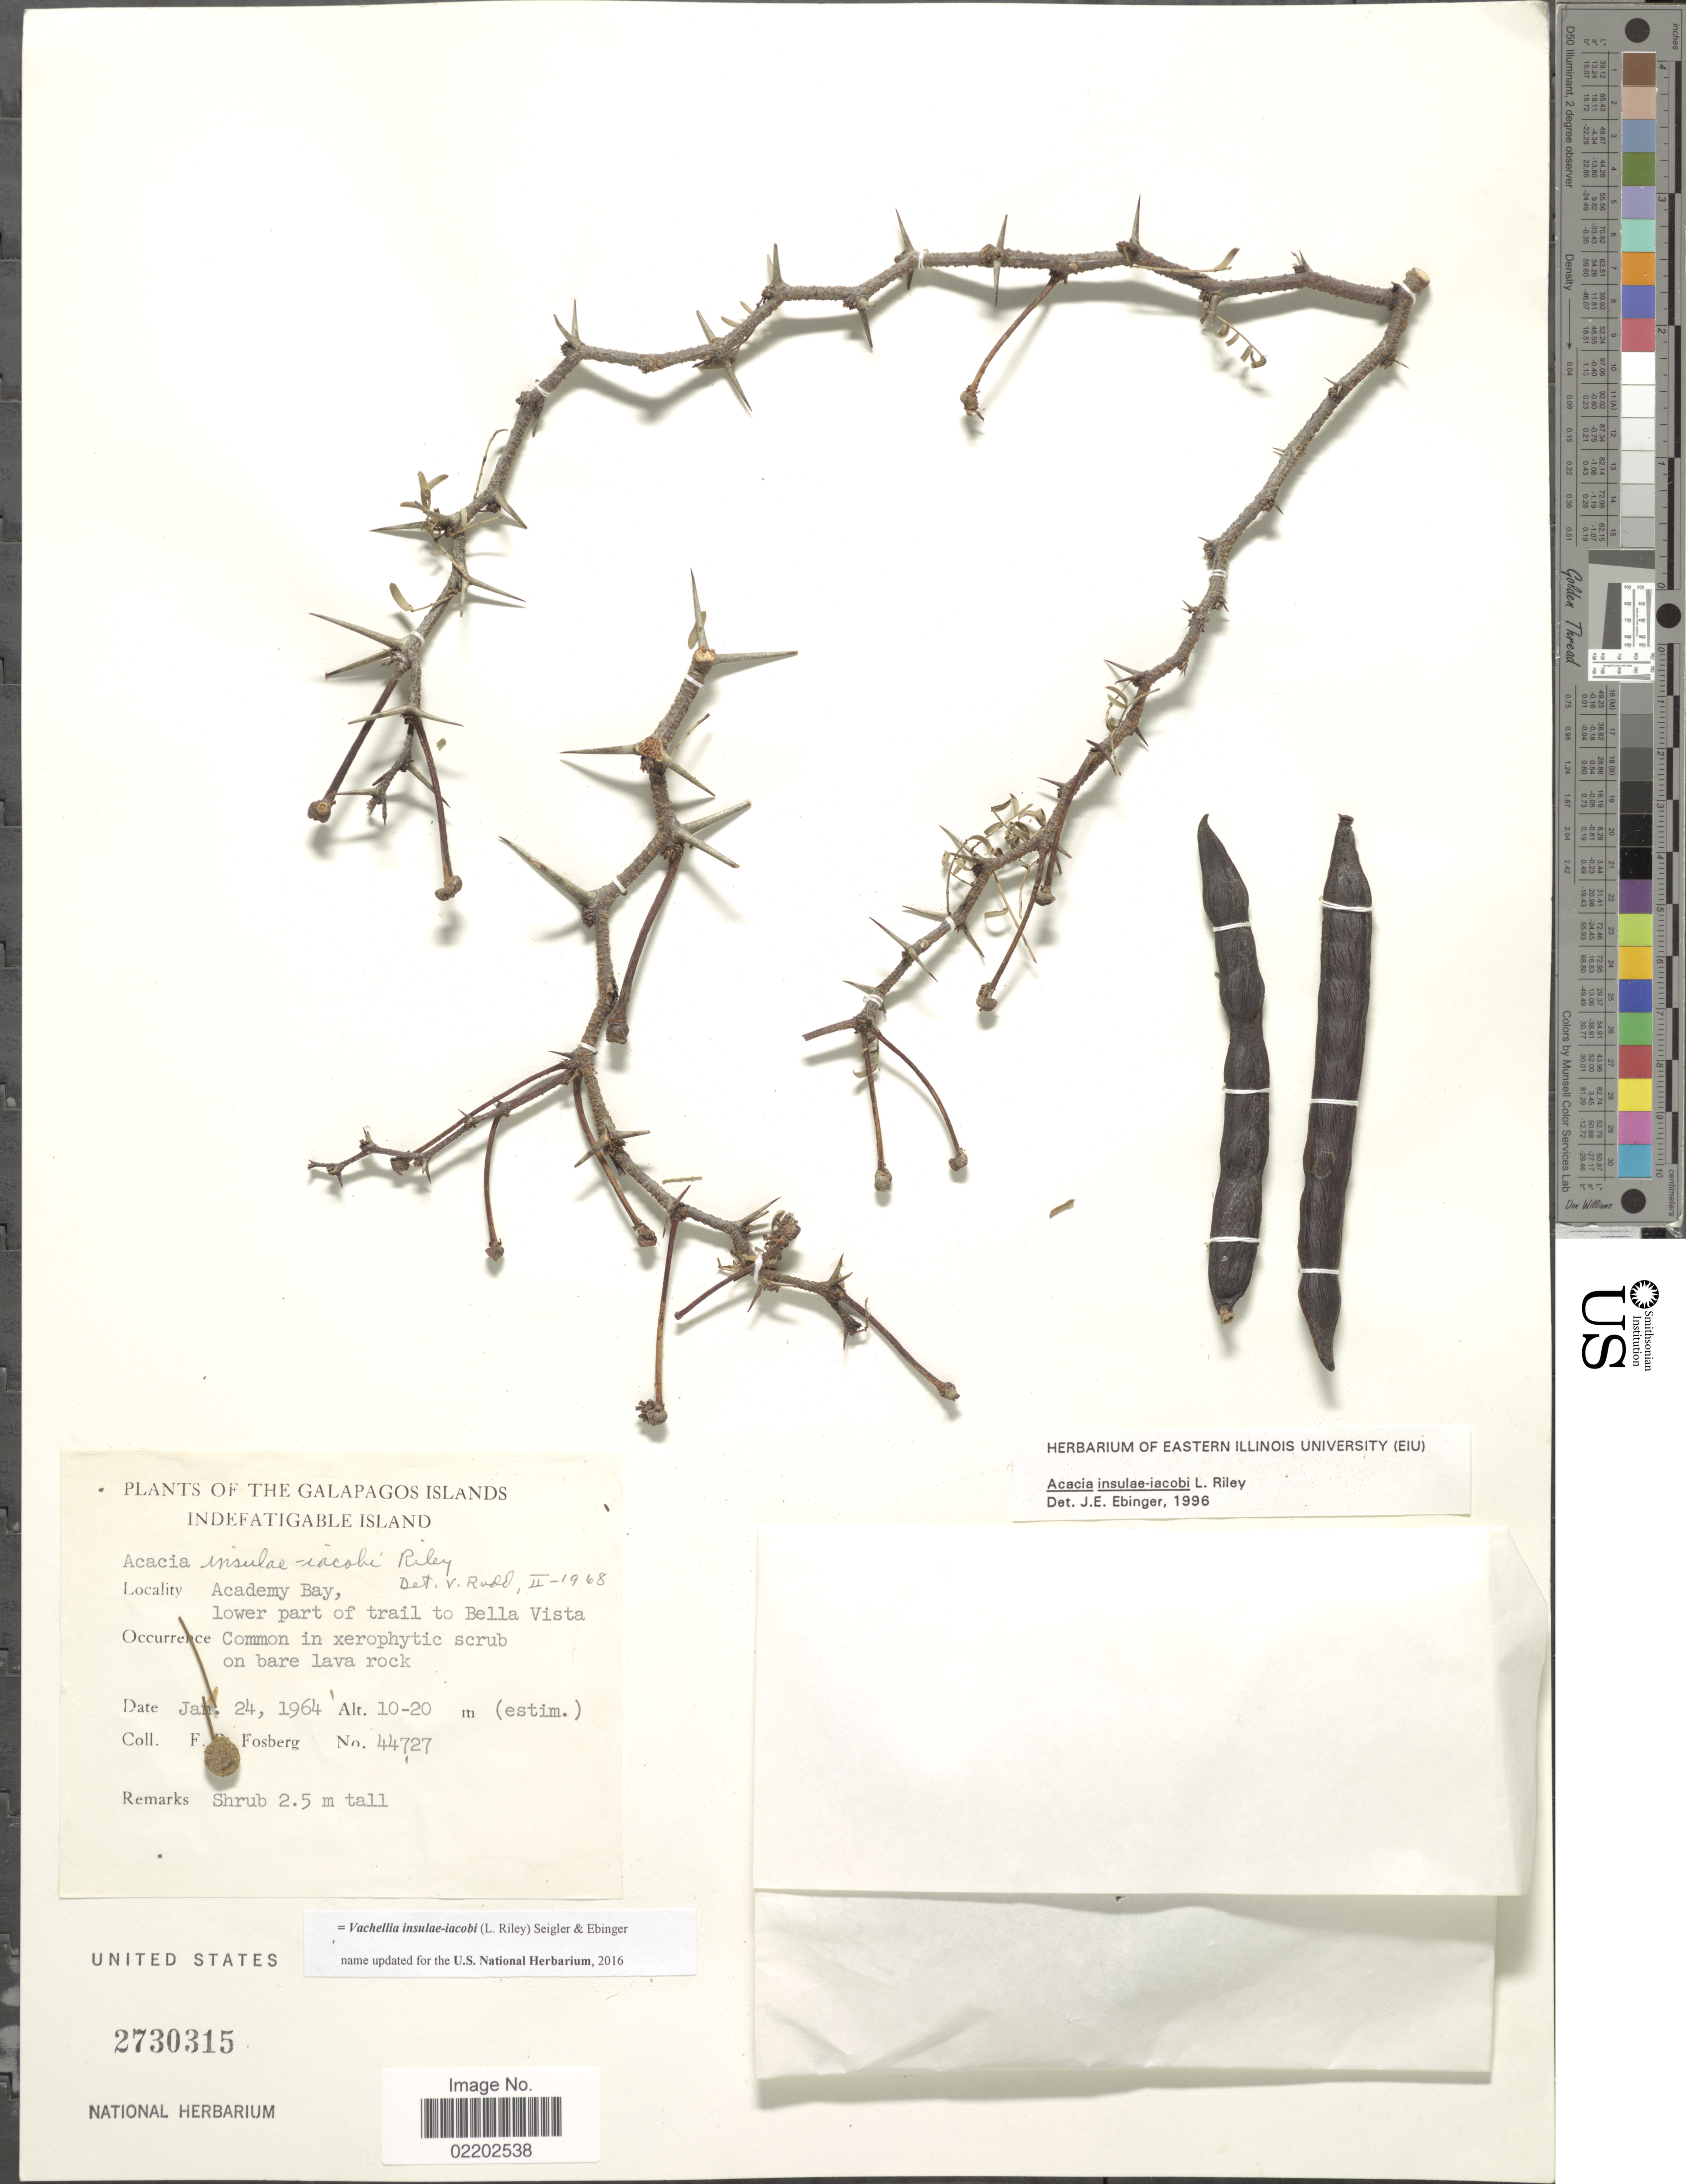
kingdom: Plantae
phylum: Tracheophyta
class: Magnoliopsida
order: Fabales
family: Fabaceae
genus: Vachellia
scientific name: Vachellia insulae-iacobi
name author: (Riley) Seigler & Ebinger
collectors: F. R. Fosberg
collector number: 44727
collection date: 1964-01-24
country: Ecuador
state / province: Colón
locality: Galapagos Islands, Indefatigable Island, Academy Bay, lower part of trail to Bella Vista, on bare lava rock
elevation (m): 10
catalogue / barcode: US 2730315